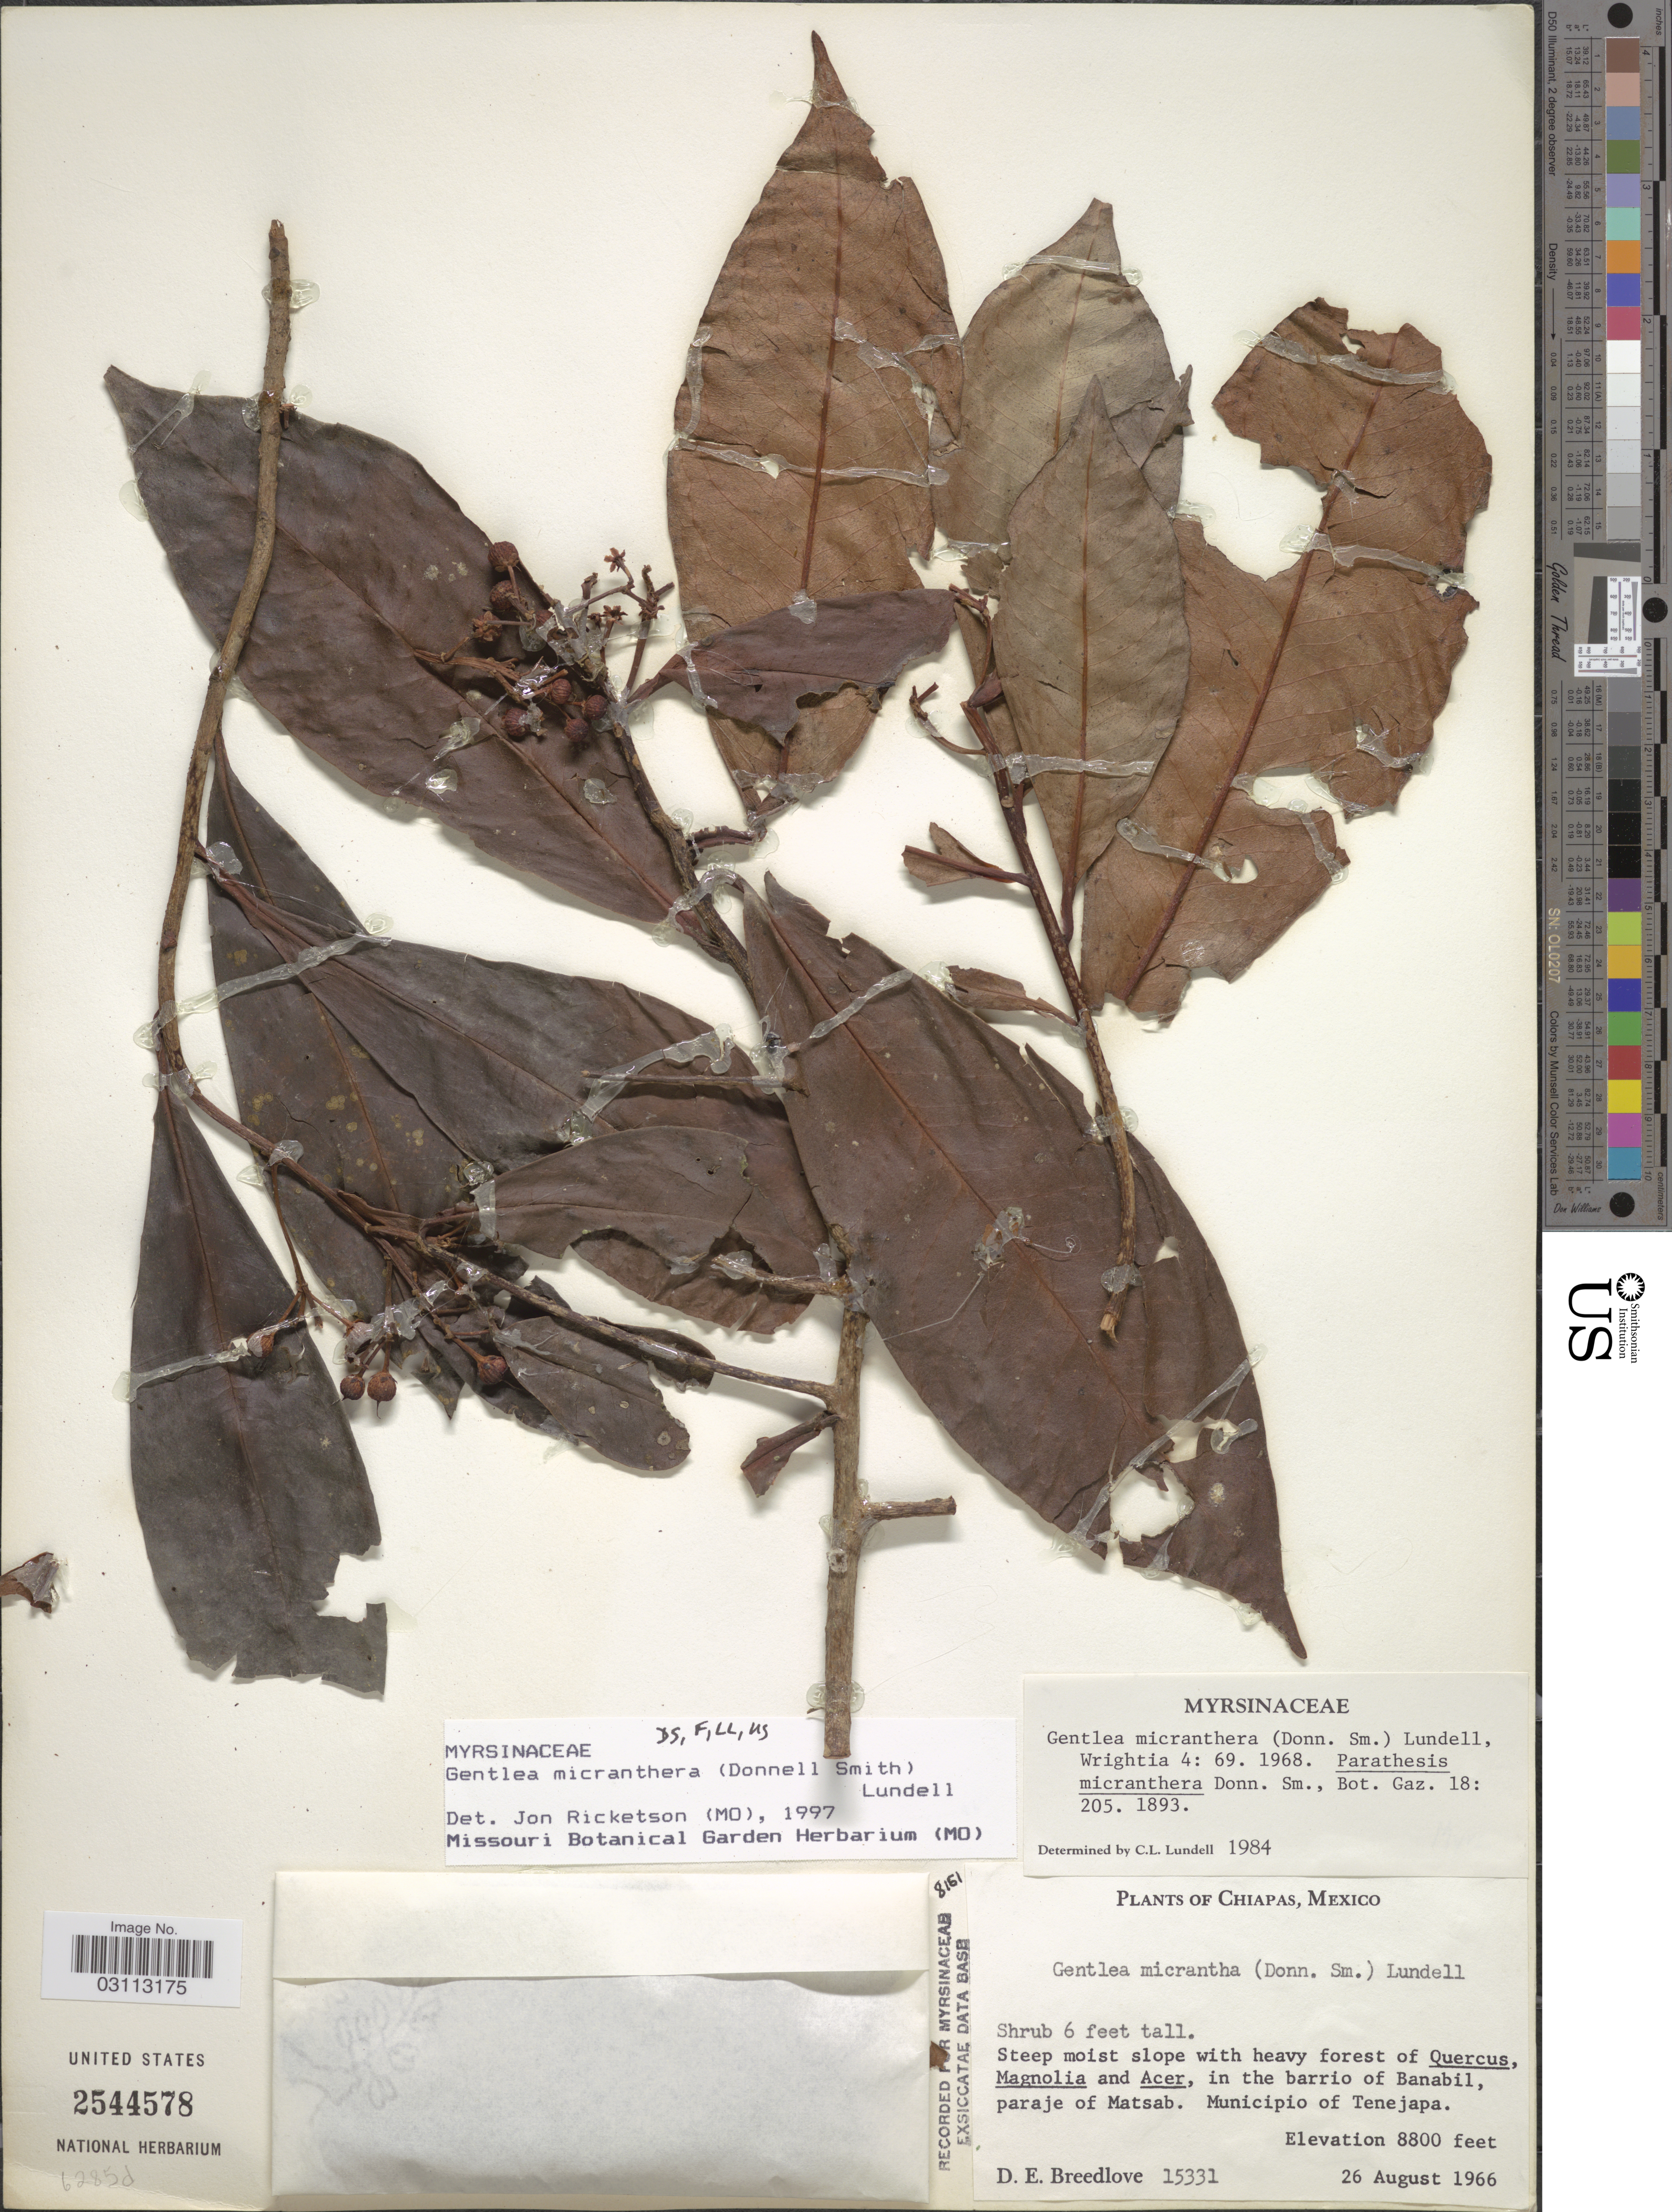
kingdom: Plantae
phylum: Tracheophyta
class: Magnoliopsida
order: Ericales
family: Primulaceae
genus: Gentlea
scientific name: Gentlea micranthera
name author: (Donn. Sm.) Lundell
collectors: D. E. Breedlove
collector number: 15331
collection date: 1966-08-26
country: Mexico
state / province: Chiapas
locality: In the barrio of Banabil, paraje of Matsab. Municipio of Tenejapa.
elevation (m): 2682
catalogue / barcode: US 2545578